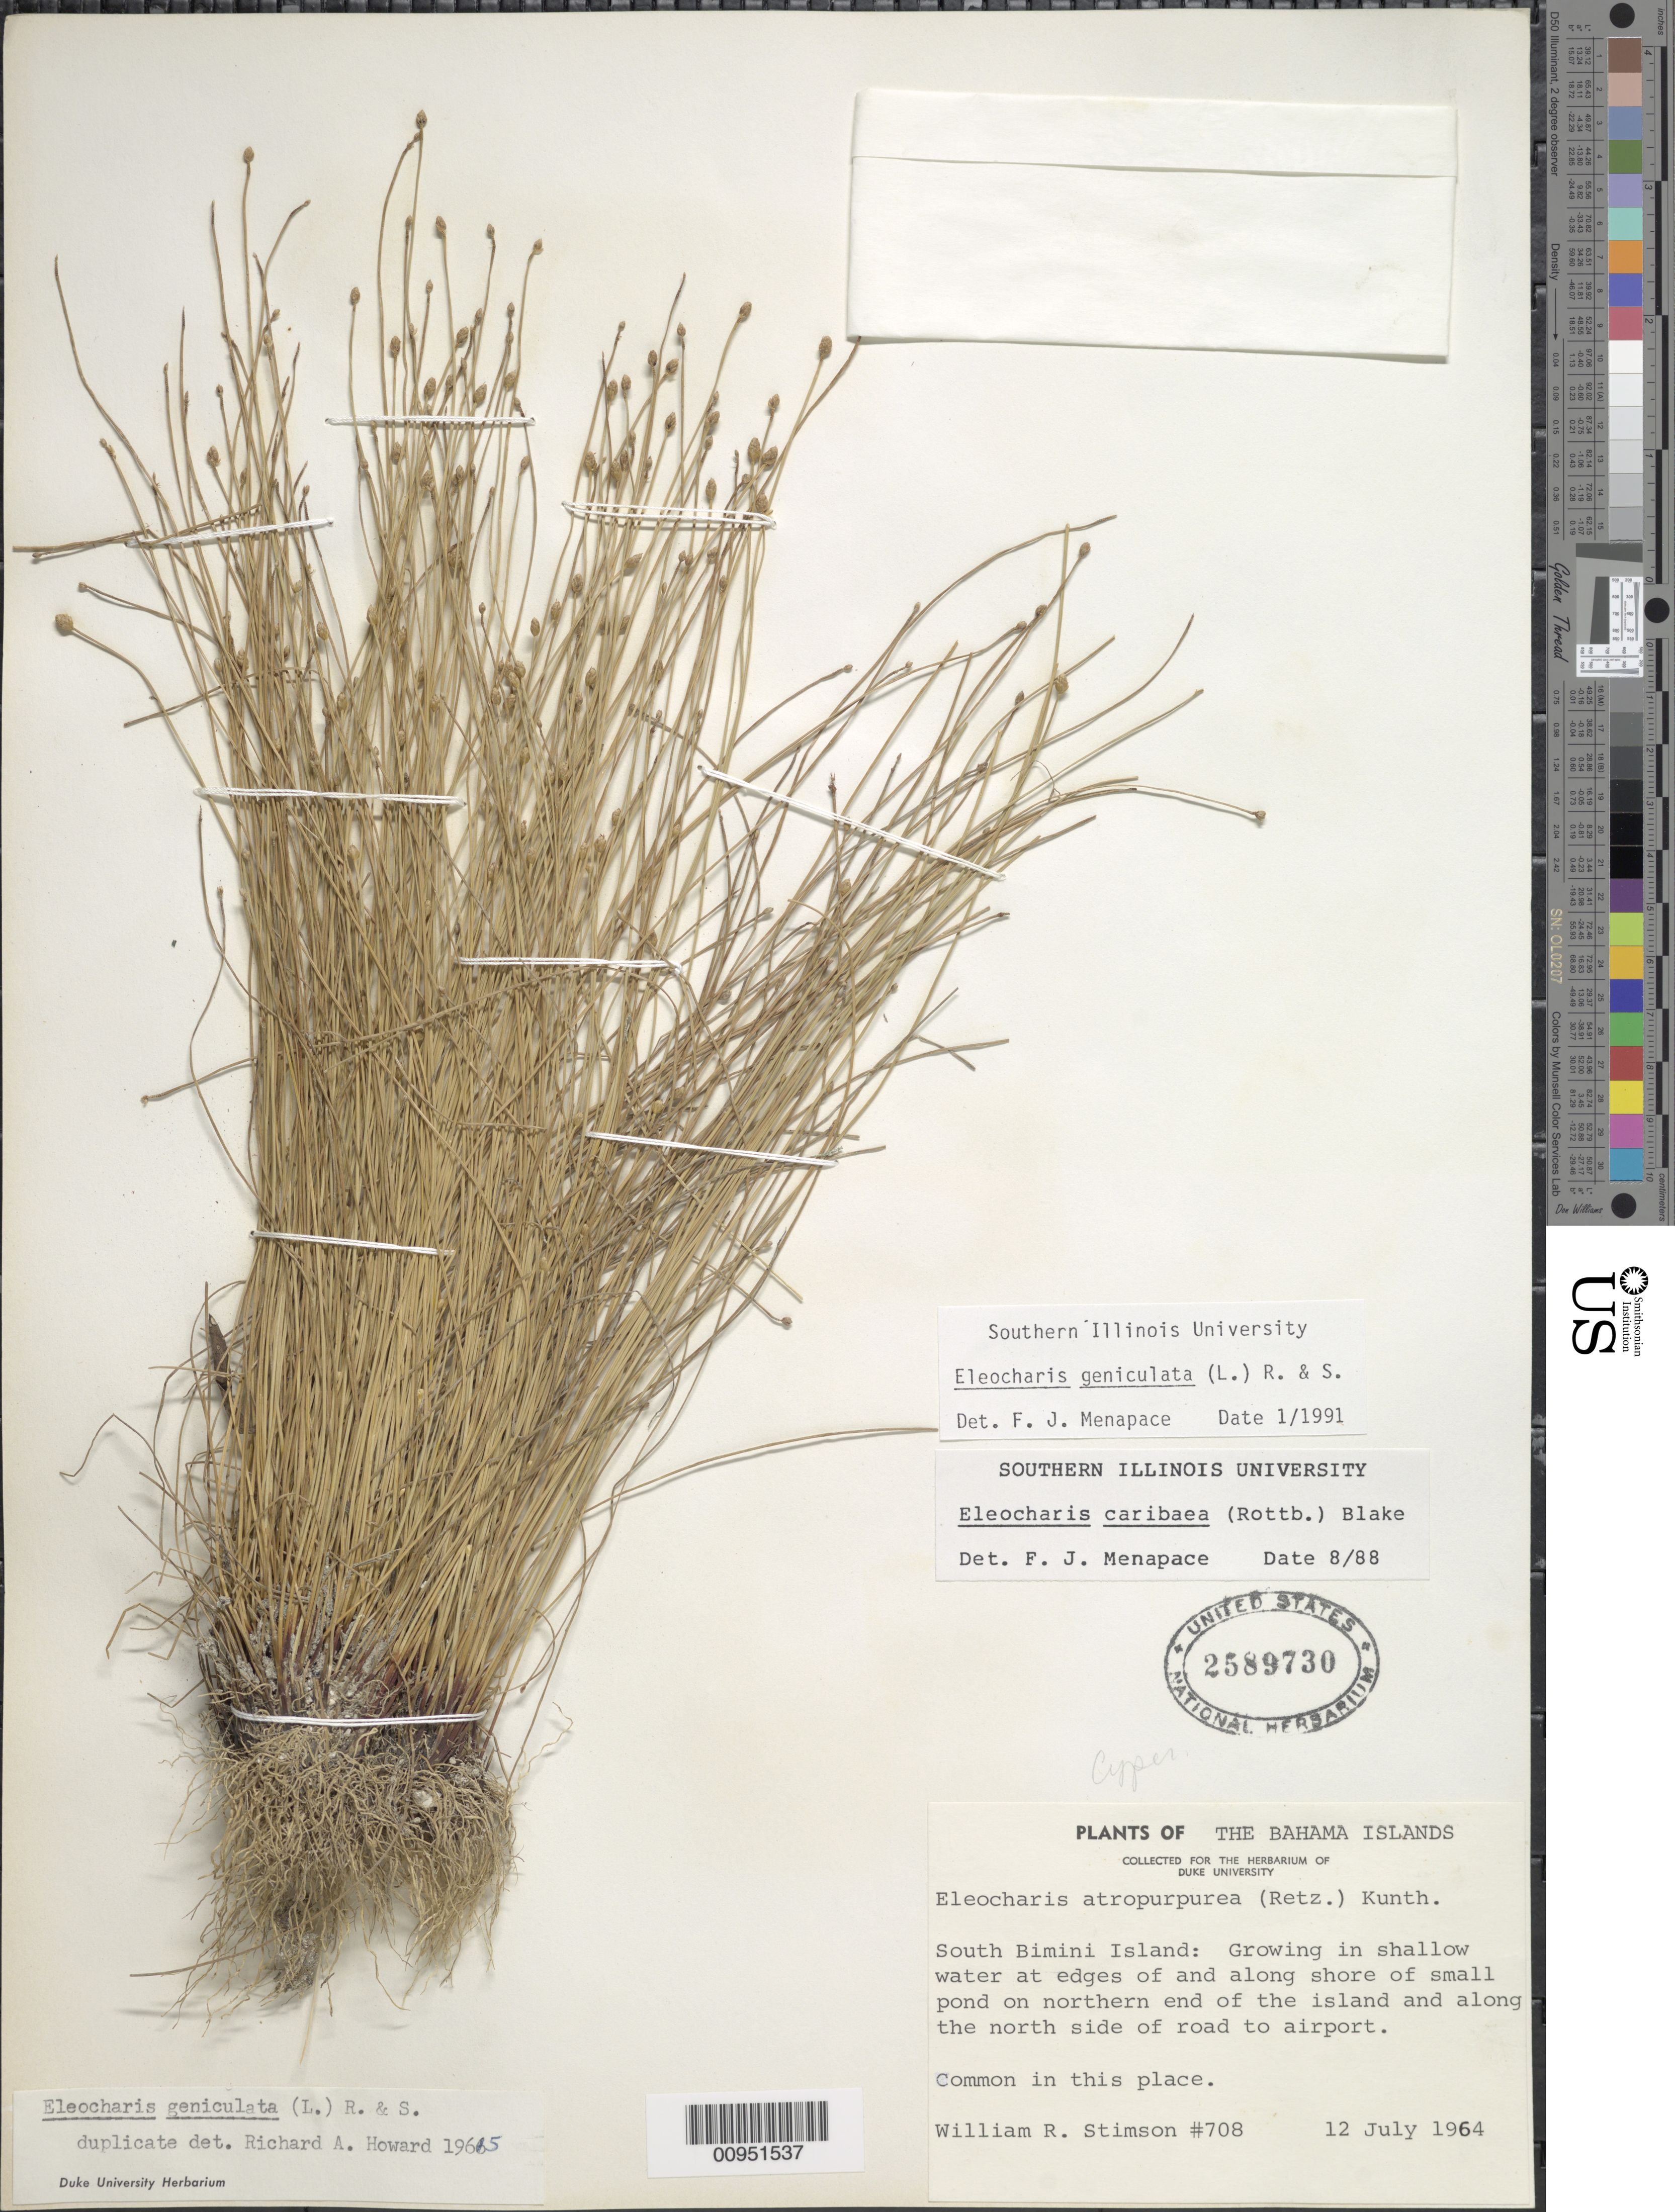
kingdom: Plantae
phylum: Tracheophyta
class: Liliopsida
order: Poales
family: Cyperaceae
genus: Eleocharis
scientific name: Eleocharis geniculata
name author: (L.) Roem. & Schult.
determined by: Menapace, F. J.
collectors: W. R. Stimson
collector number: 708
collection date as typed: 12 Jul 1964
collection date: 1964-07-12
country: Bahamas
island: South Bimini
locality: At edges of and alongNorthern end of the island and along the north side of road to airport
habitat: Growing in shallow water at edges of and along shore of small pond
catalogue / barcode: US 2589730